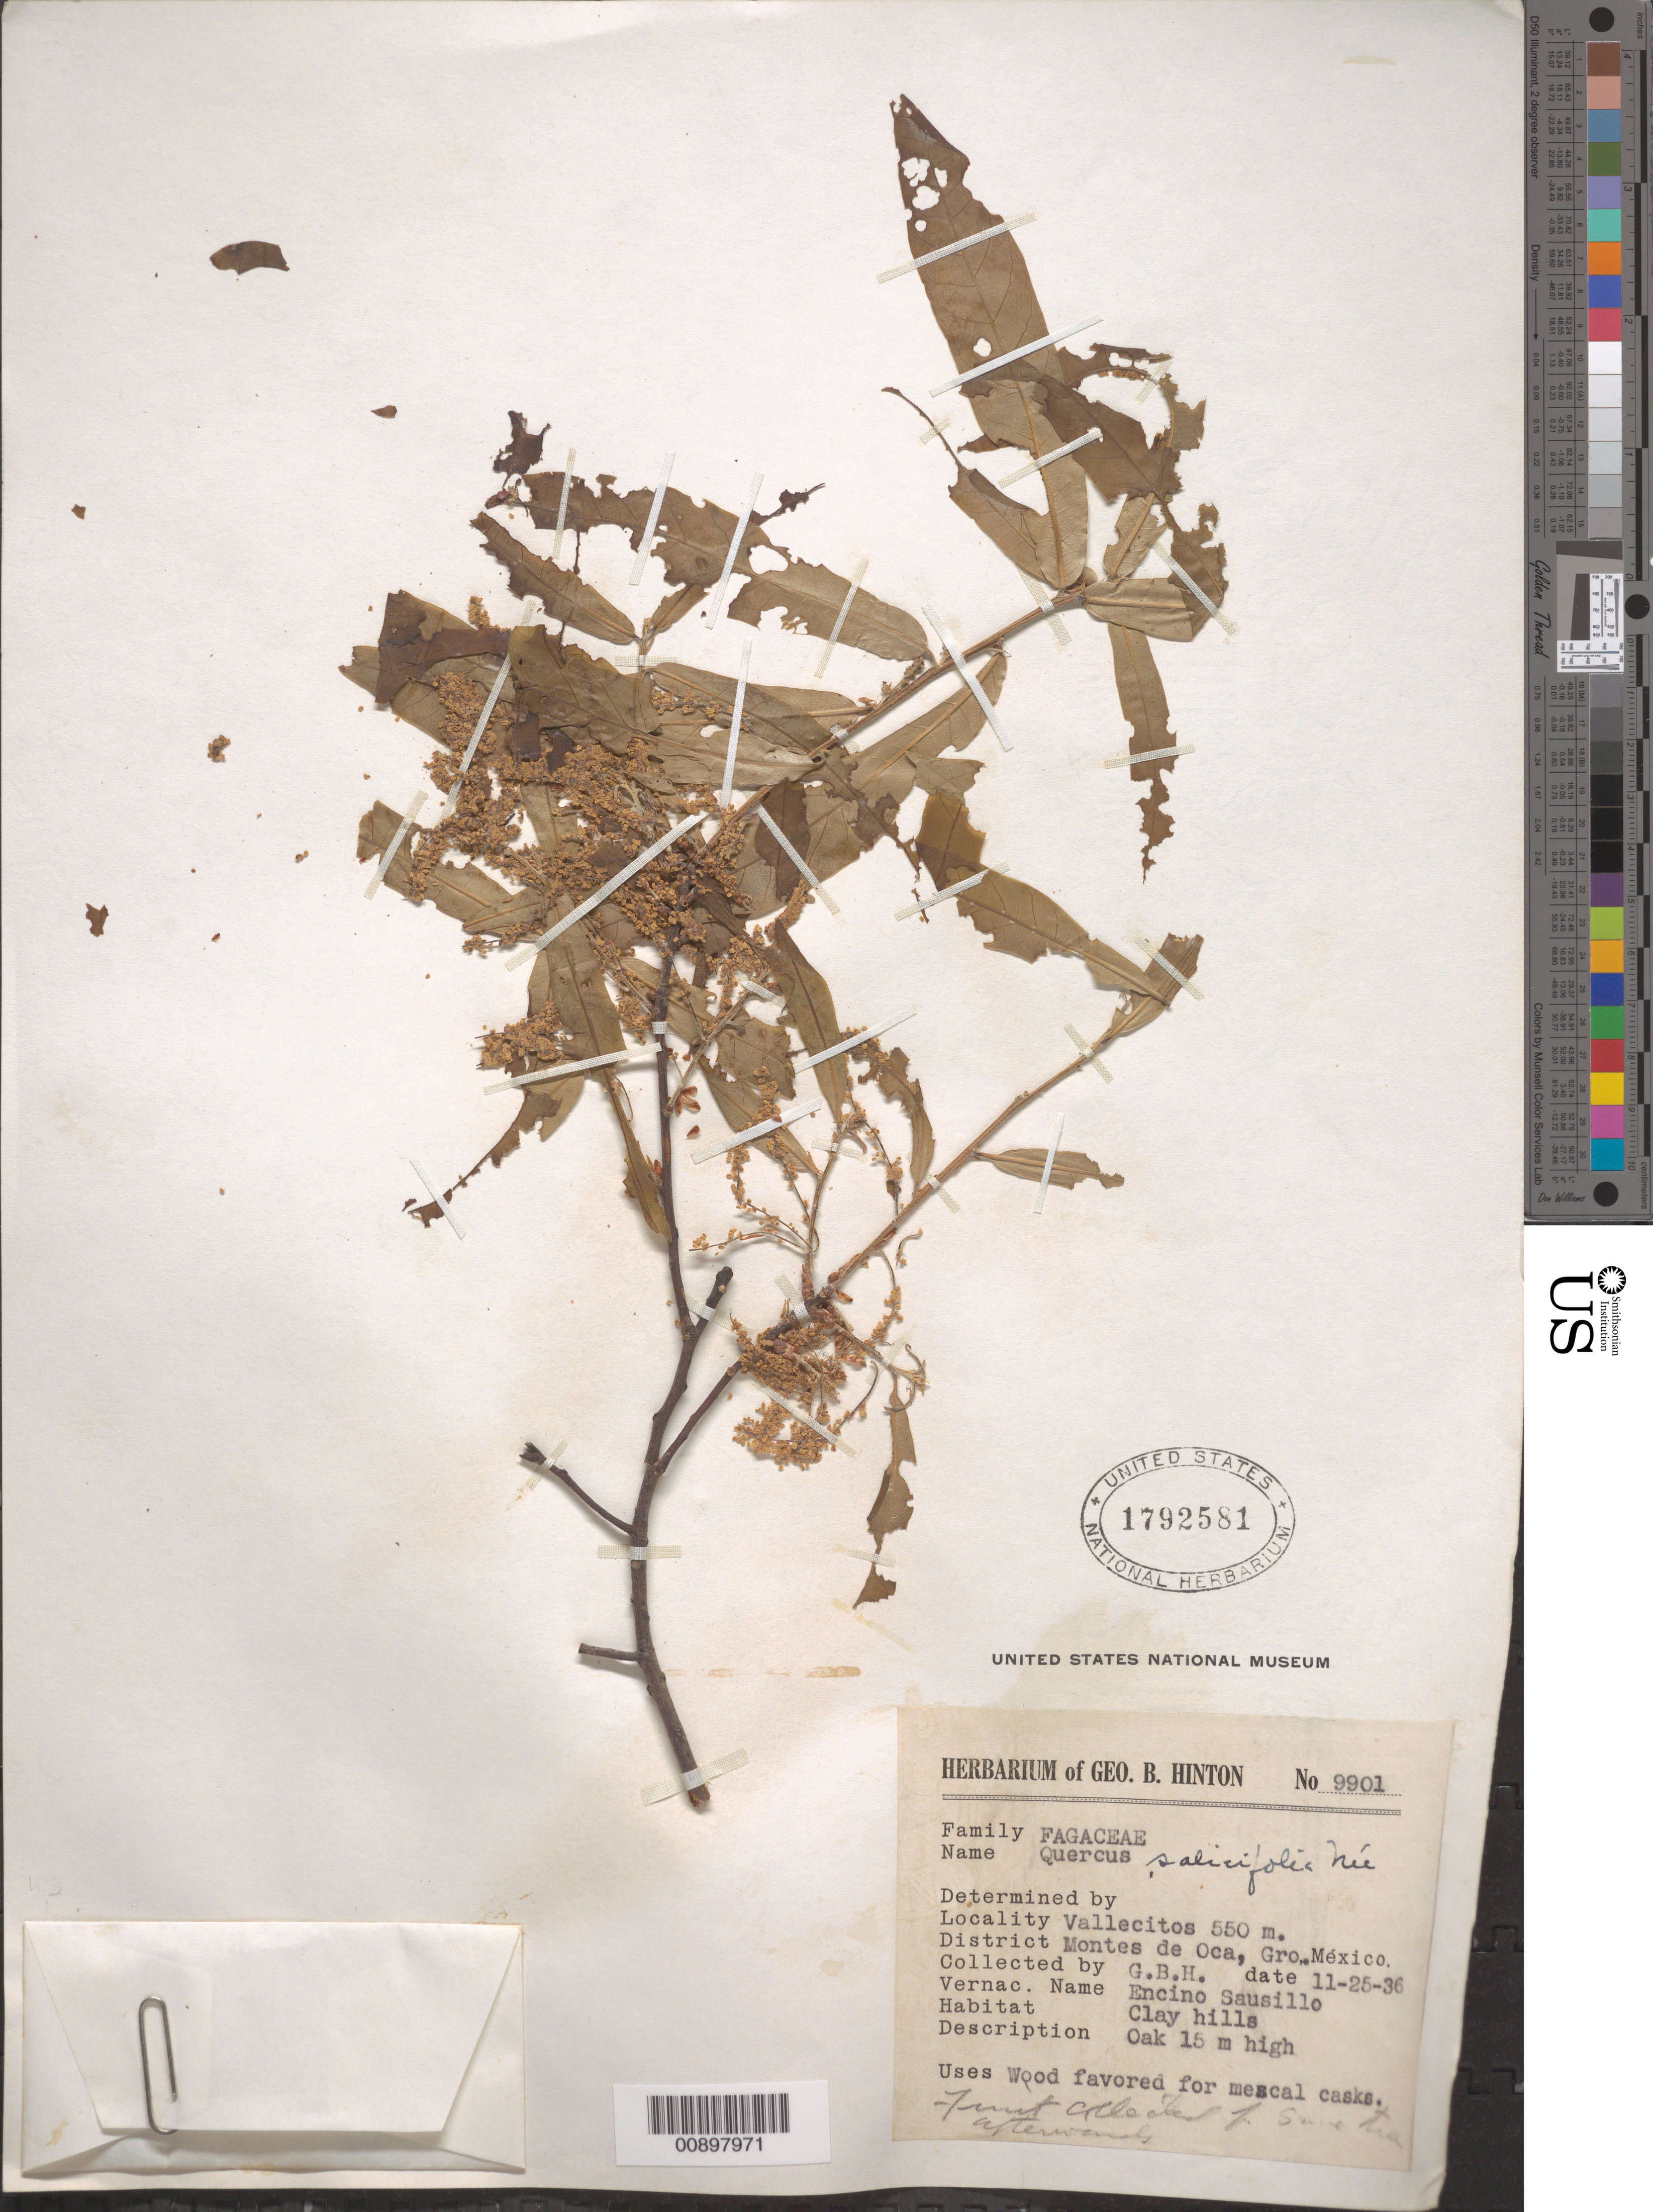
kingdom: Plantae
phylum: Tracheophyta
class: Magnoliopsida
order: Fagales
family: Fagaceae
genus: Quercus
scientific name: Quercus salicifolia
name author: Née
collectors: G. B. Hinton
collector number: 9901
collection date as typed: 25 Nov 1936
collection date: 1936-11-25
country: Mexico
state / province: Guerrero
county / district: Montes de Oca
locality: Vallecitos, District Montes de Oca, Guerrero.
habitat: Clay hills.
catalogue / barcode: US 1792581